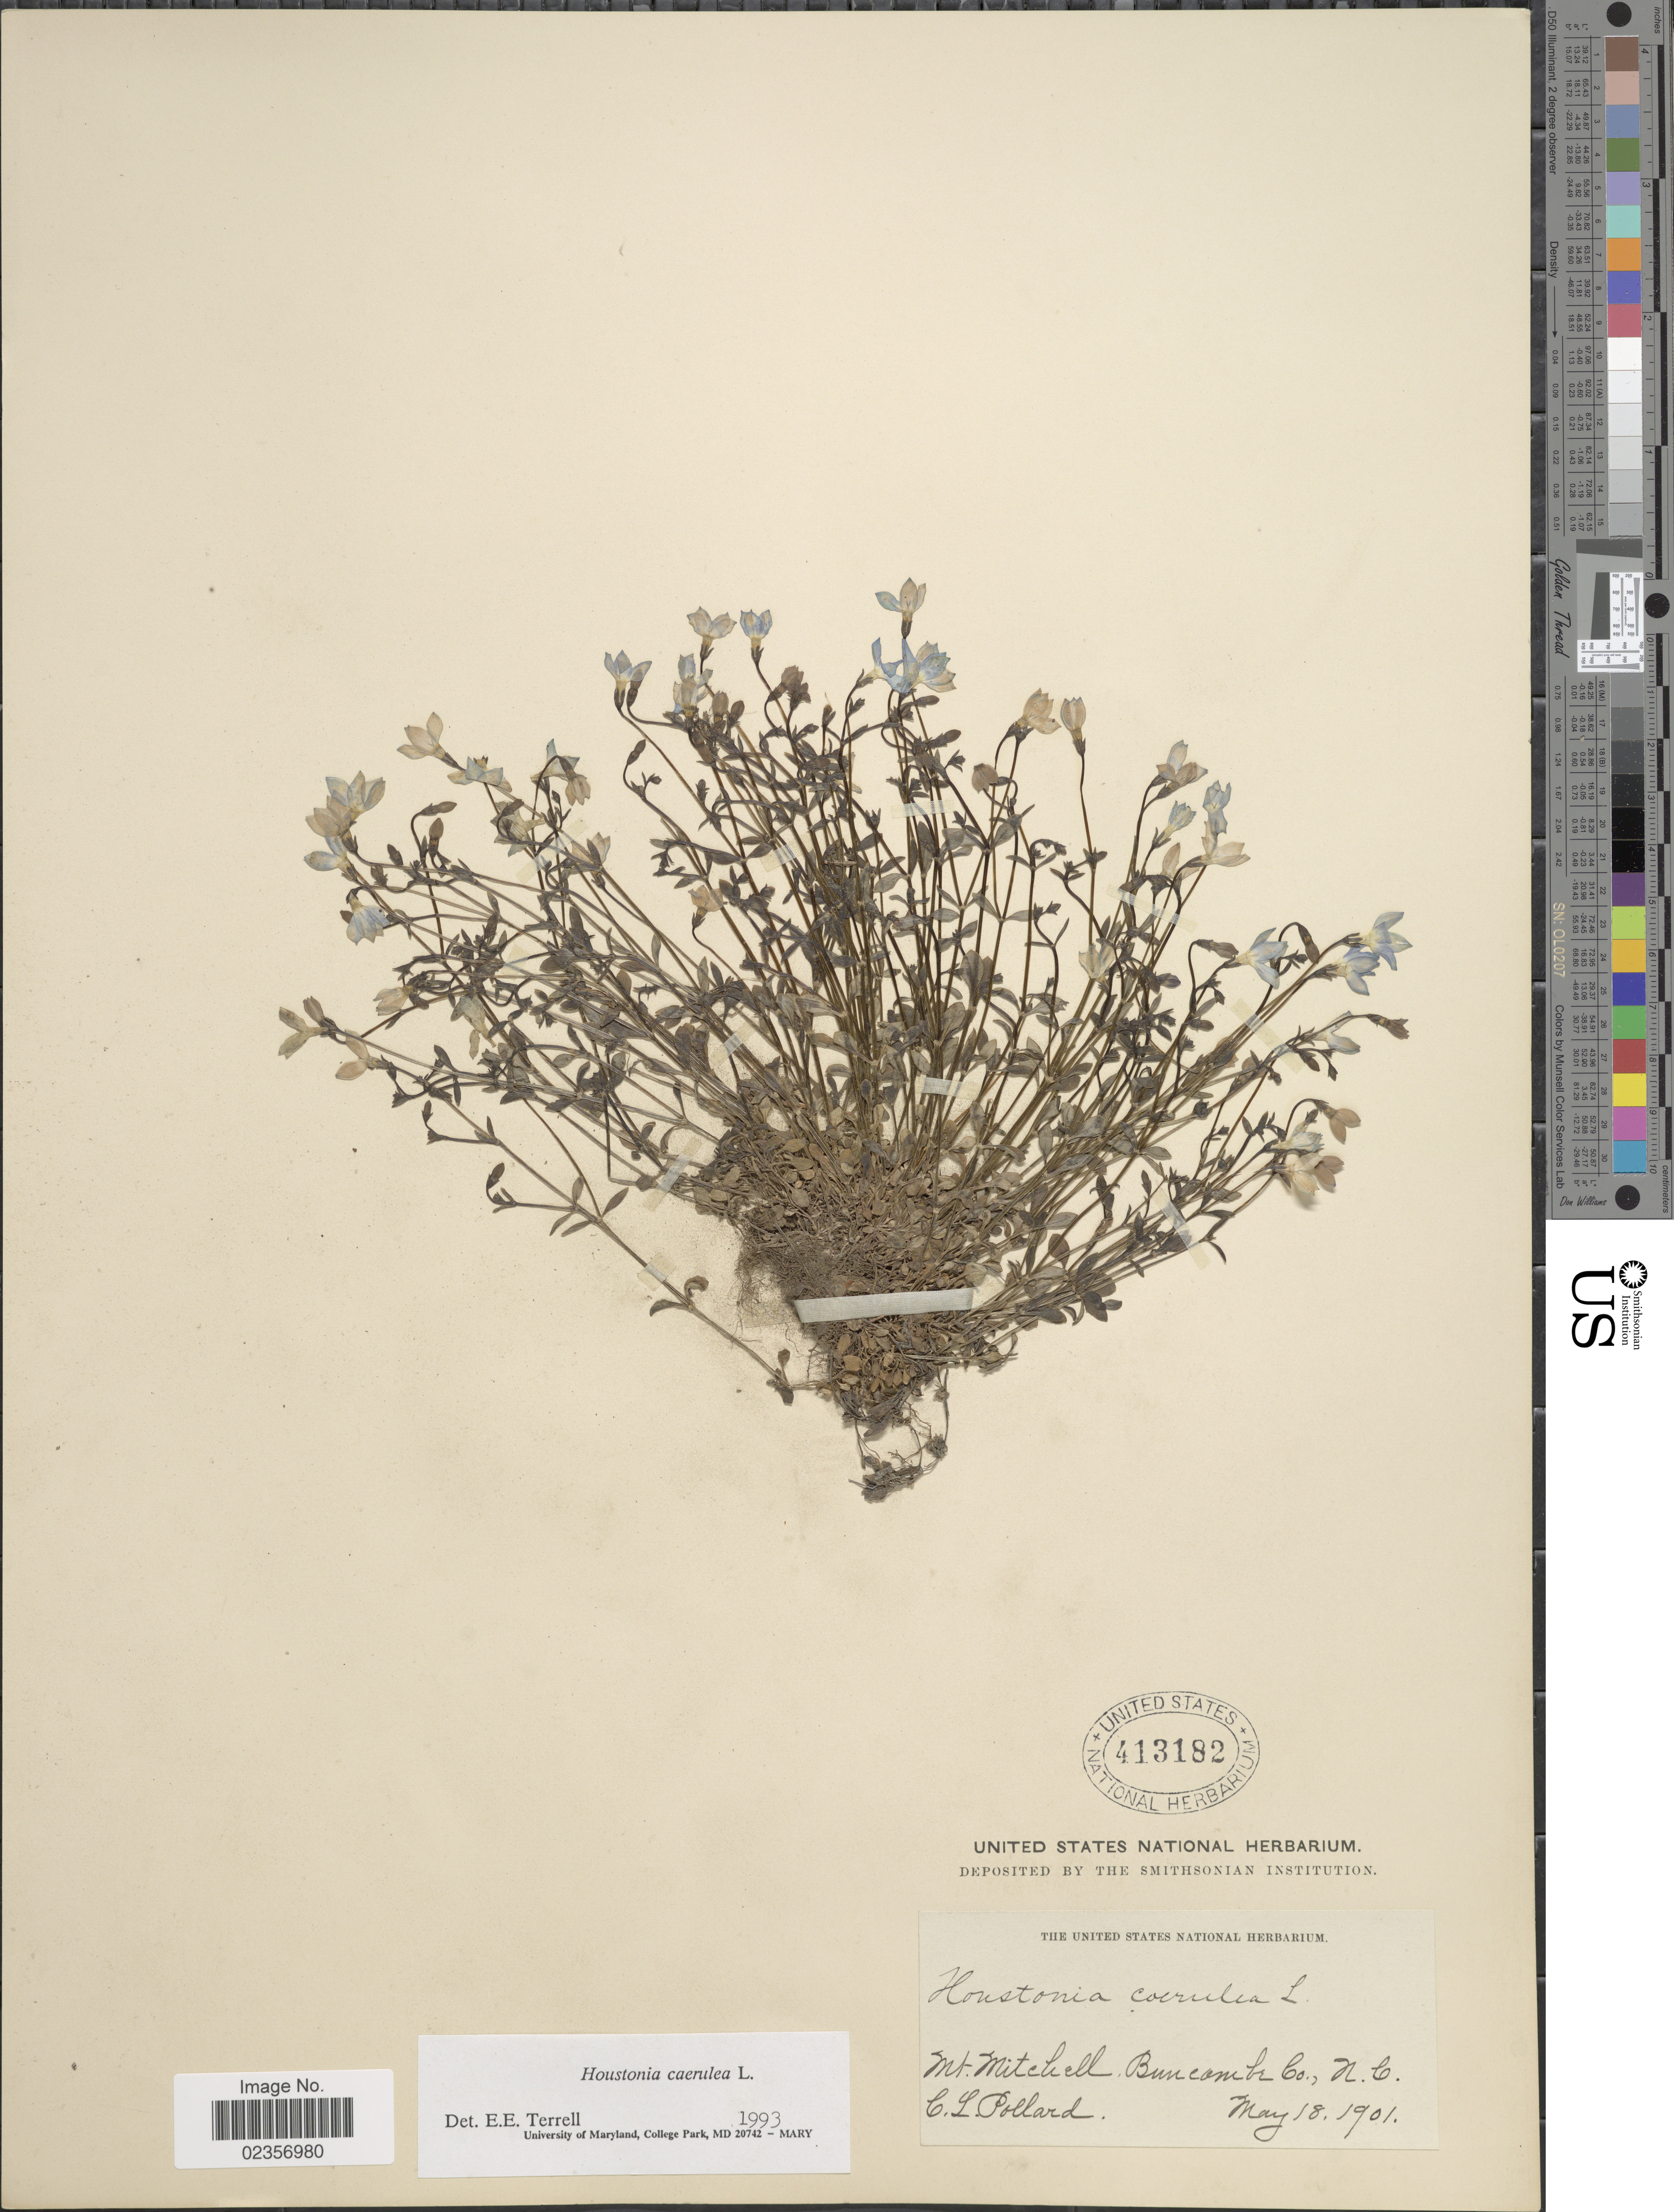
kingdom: Plantae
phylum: Tracheophyta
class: Magnoliopsida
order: Gentianales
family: Rubiaceae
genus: Houstonia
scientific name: Houstonia caerulea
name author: L.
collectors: C. L. Pollard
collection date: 1901-05-18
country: United States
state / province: North Carolina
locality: Mt. Mitchell, Buncombe Co.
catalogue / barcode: US 413182